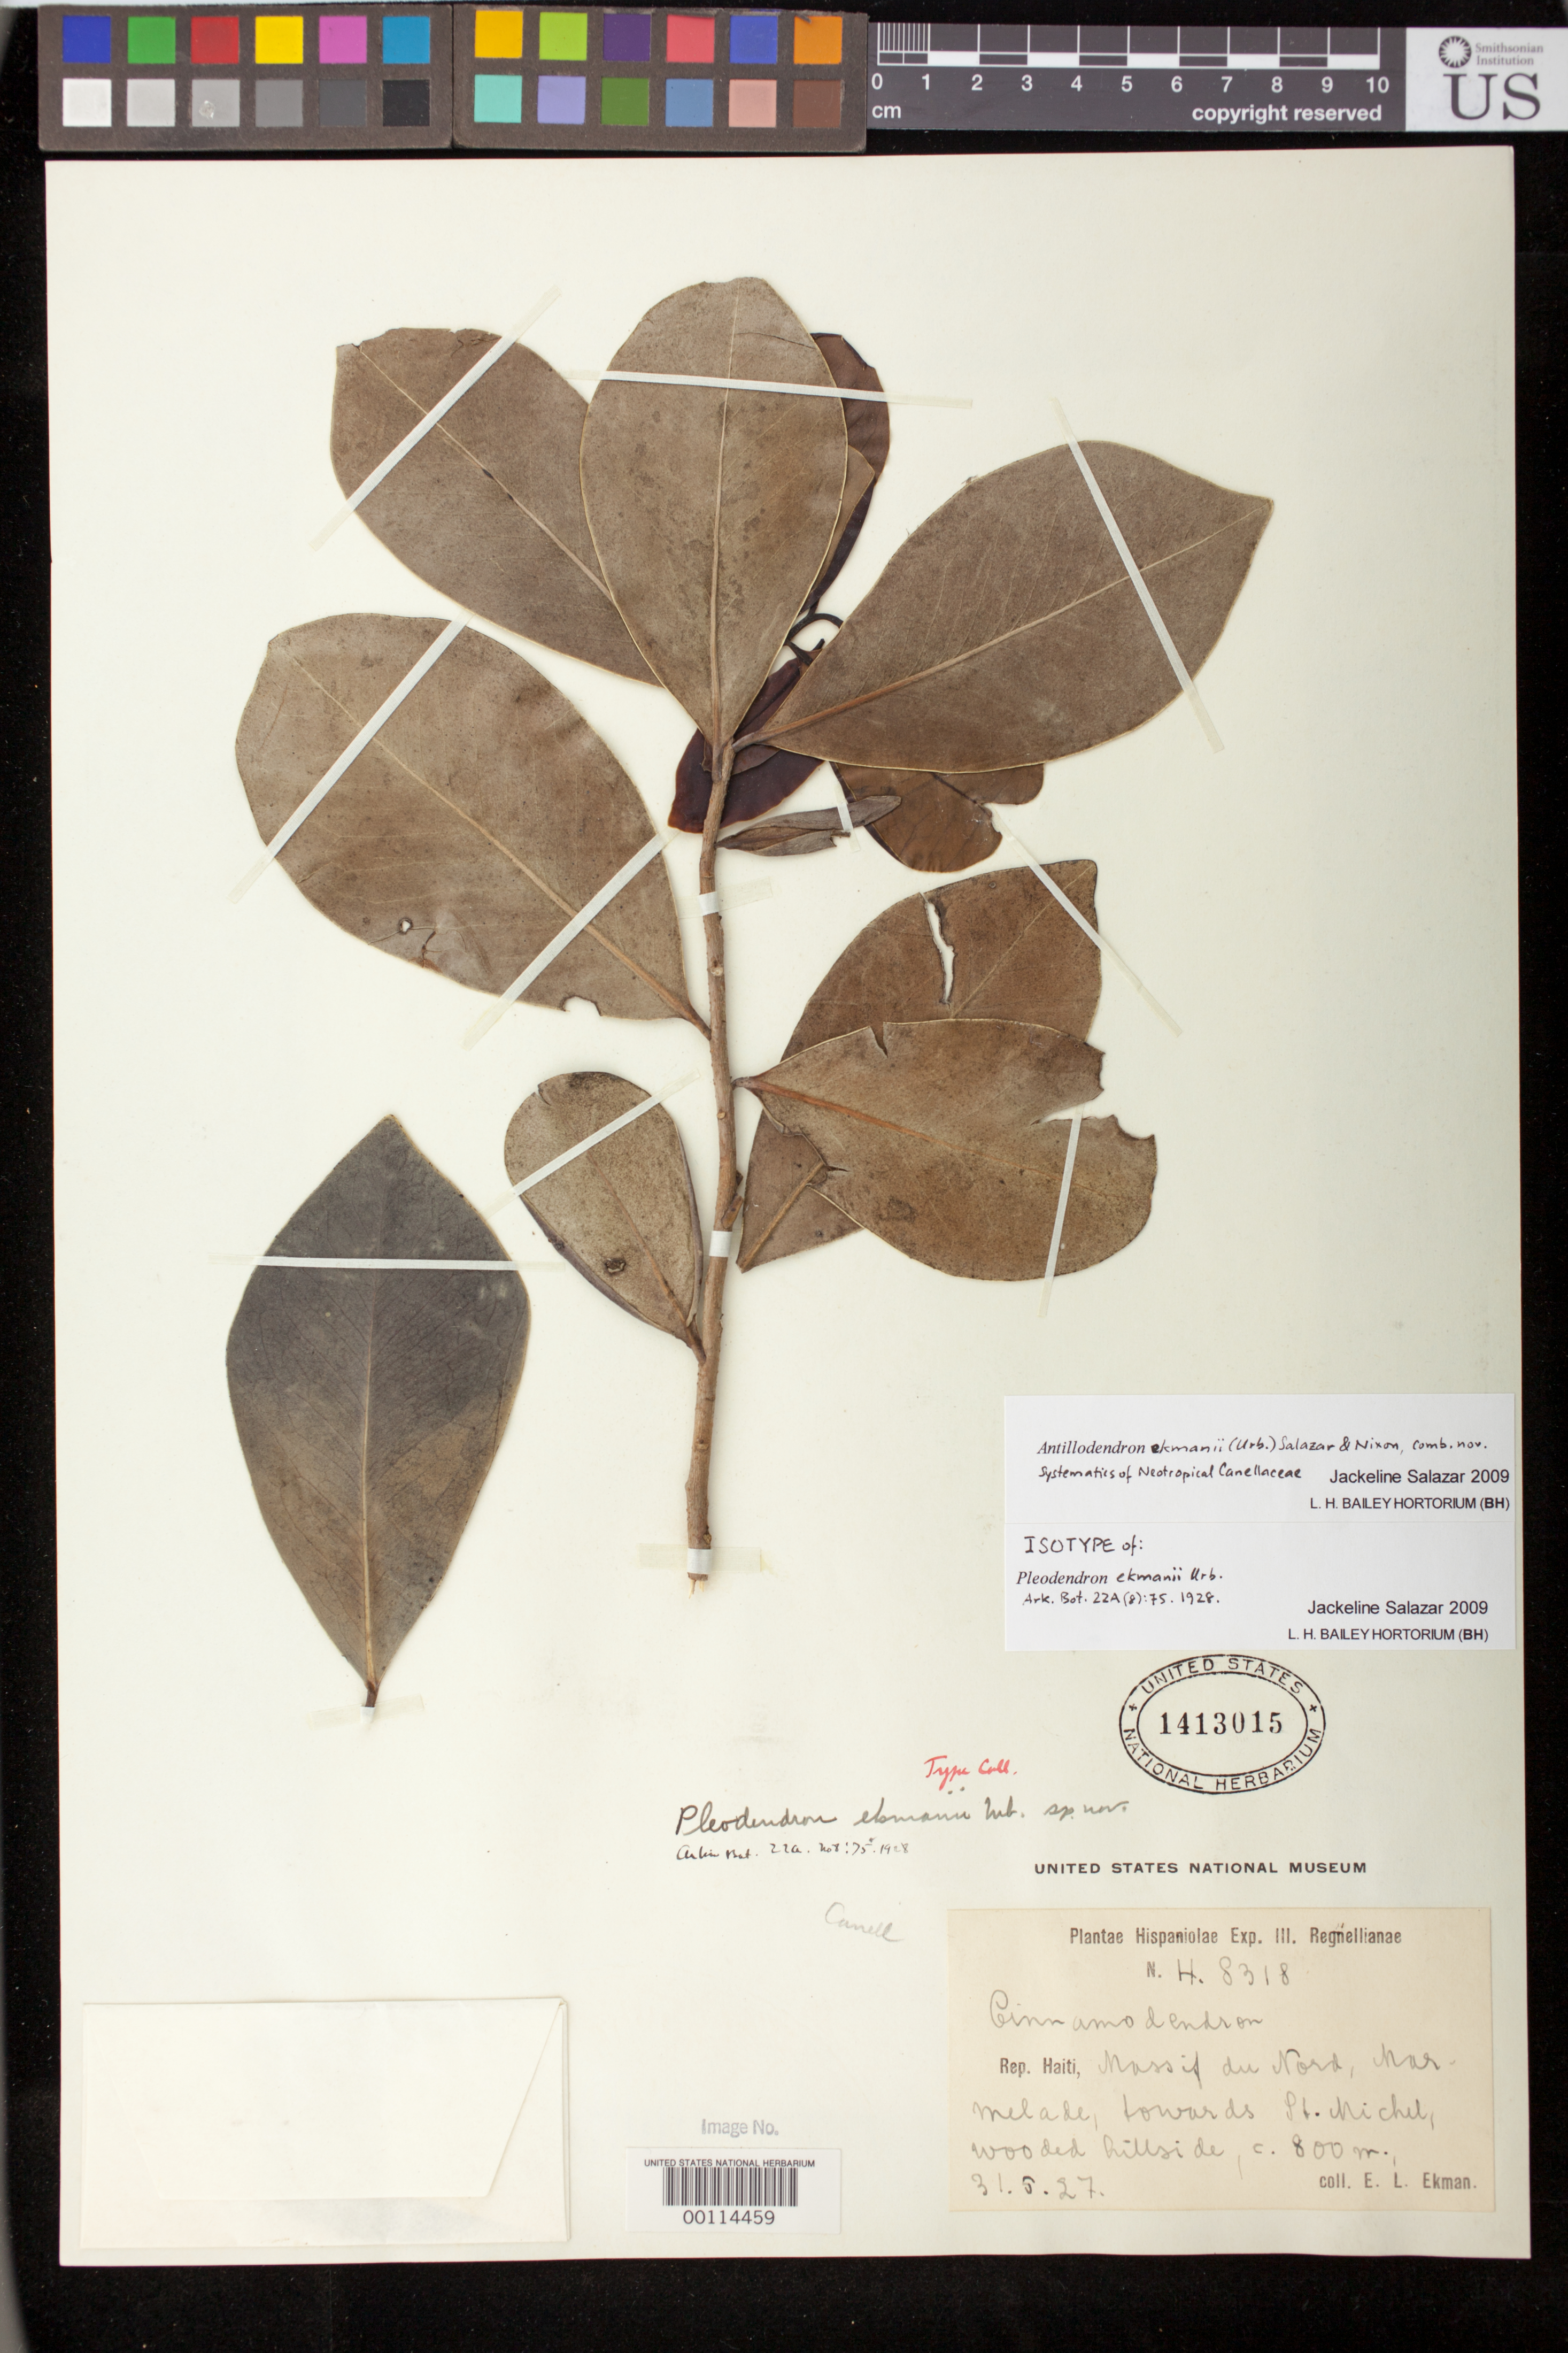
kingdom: Plantae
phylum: Tracheophyta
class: Magnoliopsida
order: Canellales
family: Canellaceae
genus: Pleodendron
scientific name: Pleodendron ekmanii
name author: Urb.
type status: Isotype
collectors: E. L. Ekman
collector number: H 8318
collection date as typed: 31 May 1927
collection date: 1927-05-31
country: Haiti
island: Hispaniola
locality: Massif du Nord, Marmelade, towards St. Michel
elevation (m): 800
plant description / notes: Specimen annotated by J. Salazar (2009) as "Antillodendron ekmanii (Urb.) Salazar & Nixon, comb. nov.", name not validly published (thesis only)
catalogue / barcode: US 1413015